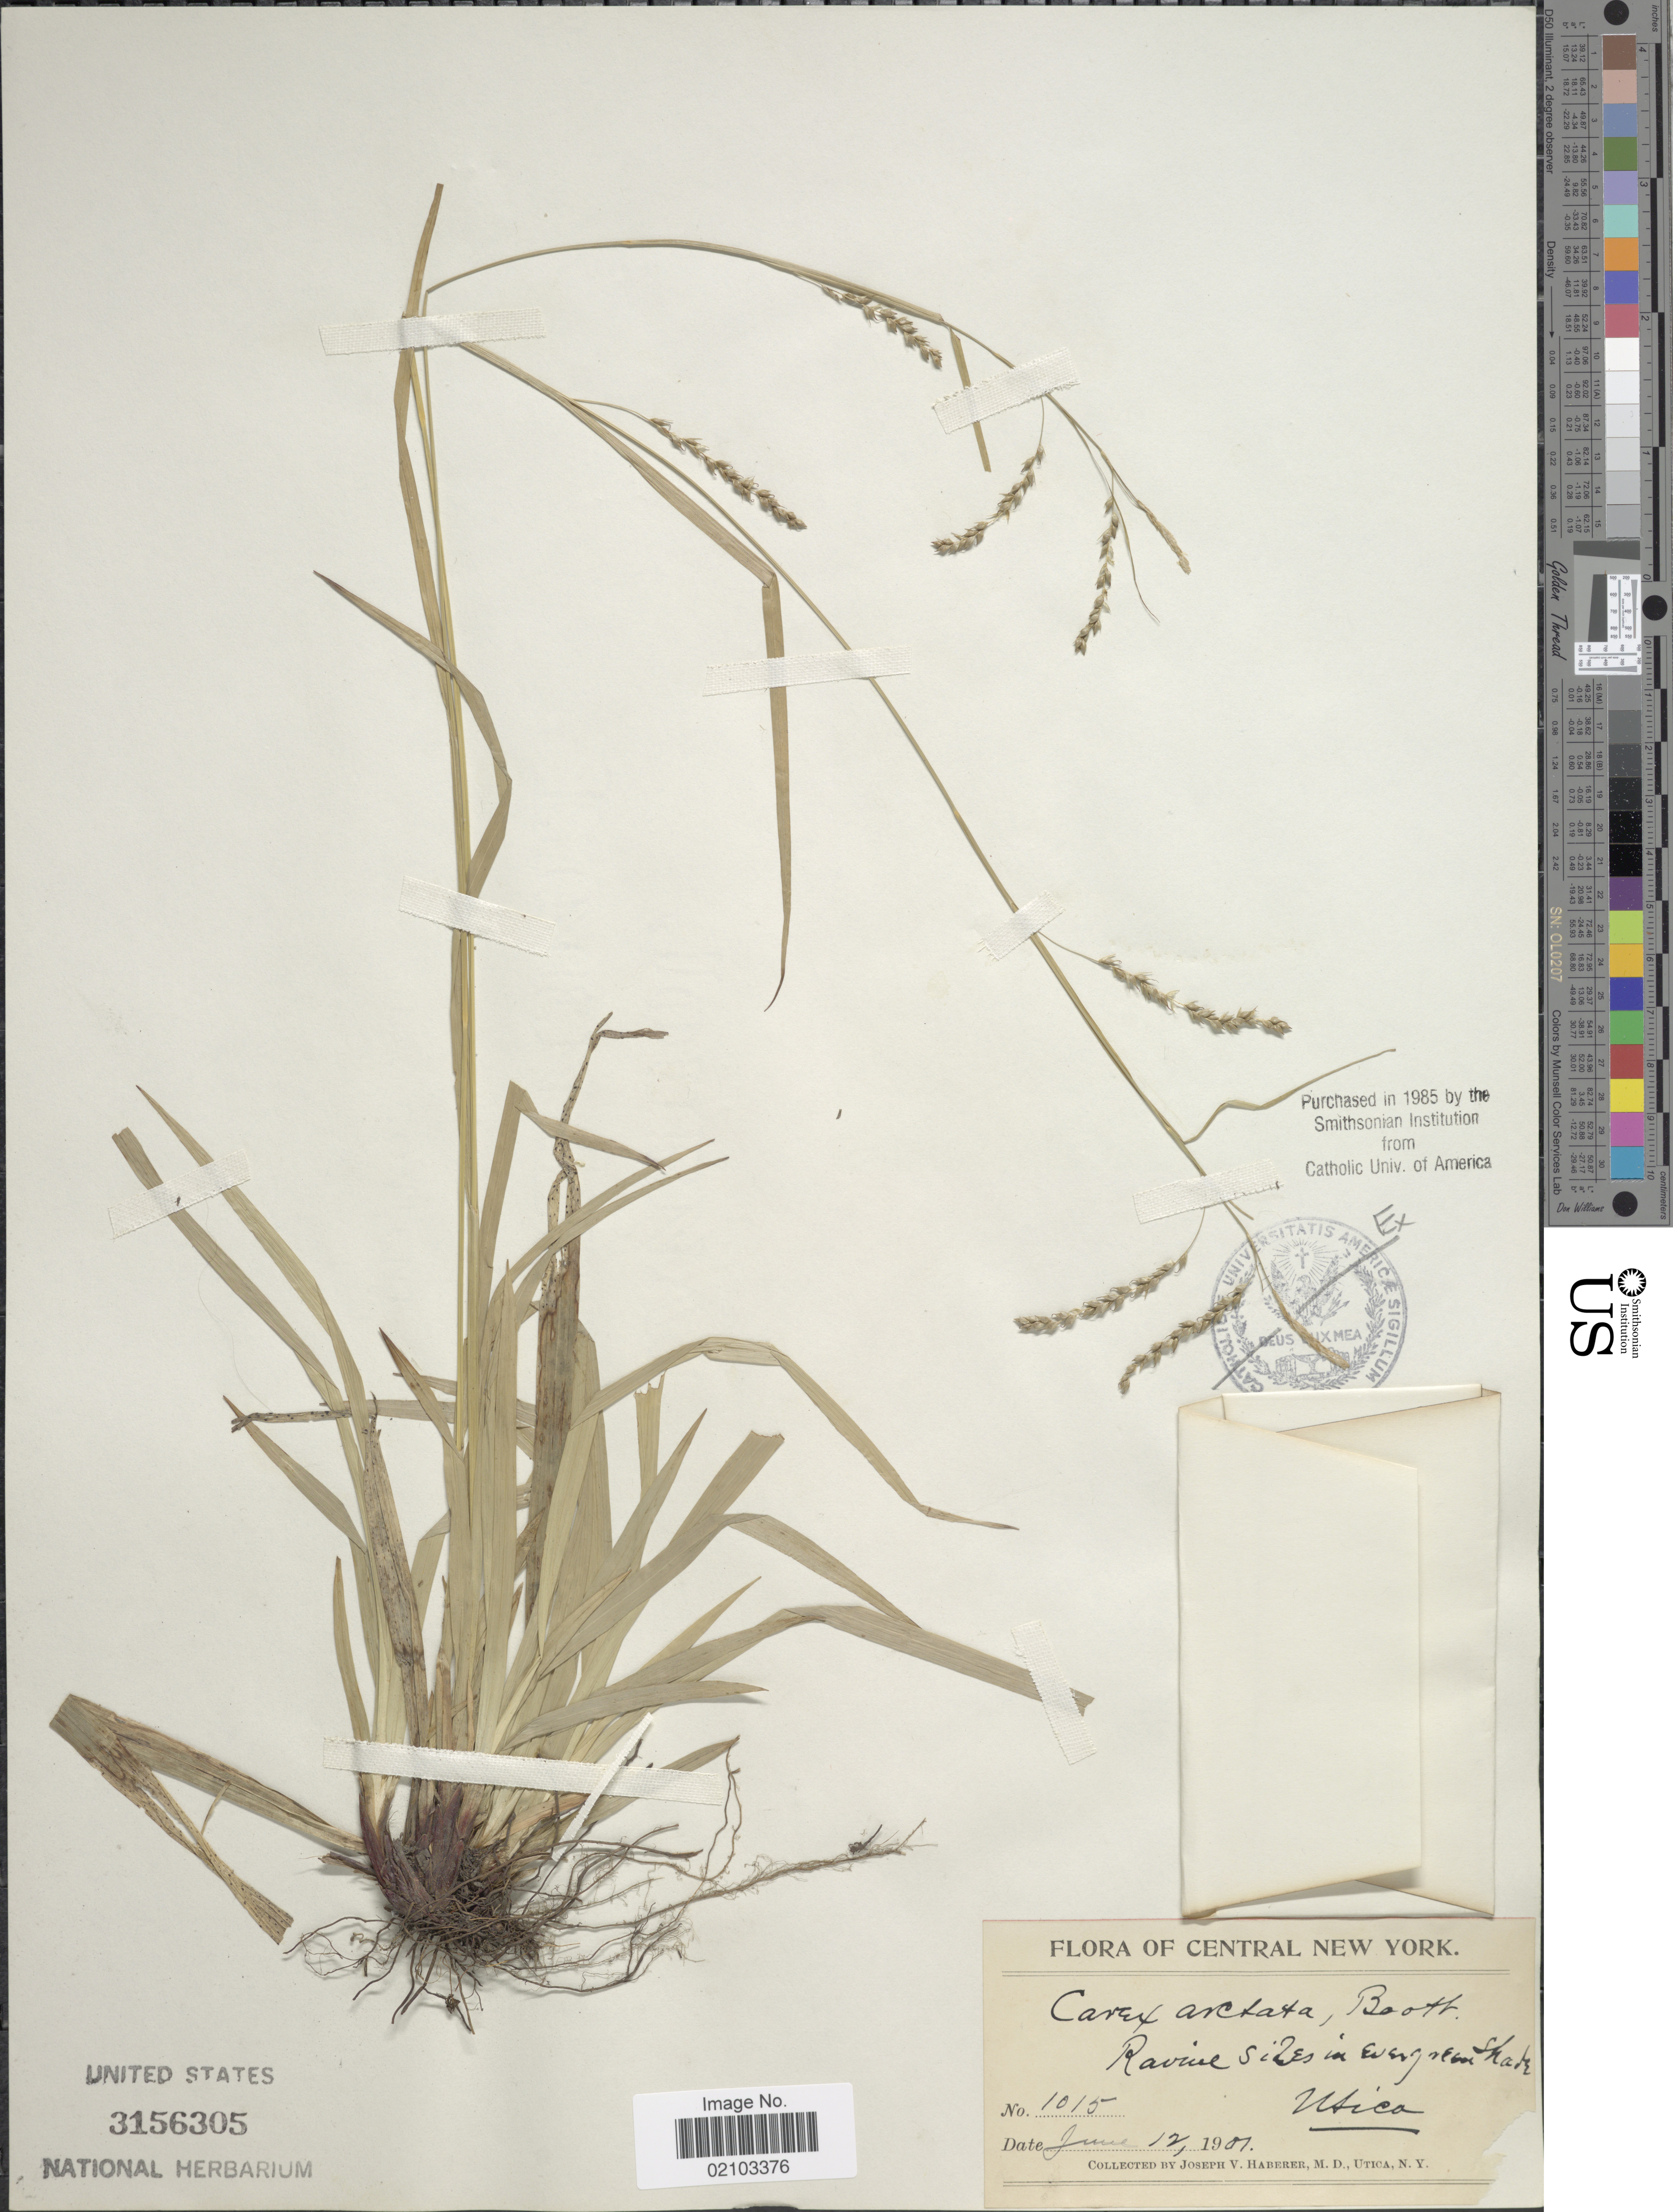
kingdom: Plantae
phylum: Tracheophyta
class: Liliopsida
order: Poales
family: Cyperaceae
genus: Carex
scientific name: Carex arctata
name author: Boott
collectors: J. V. Haberer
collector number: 1015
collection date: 1901-06-12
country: United States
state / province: New York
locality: Central New York. Utica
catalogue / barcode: US 3156305